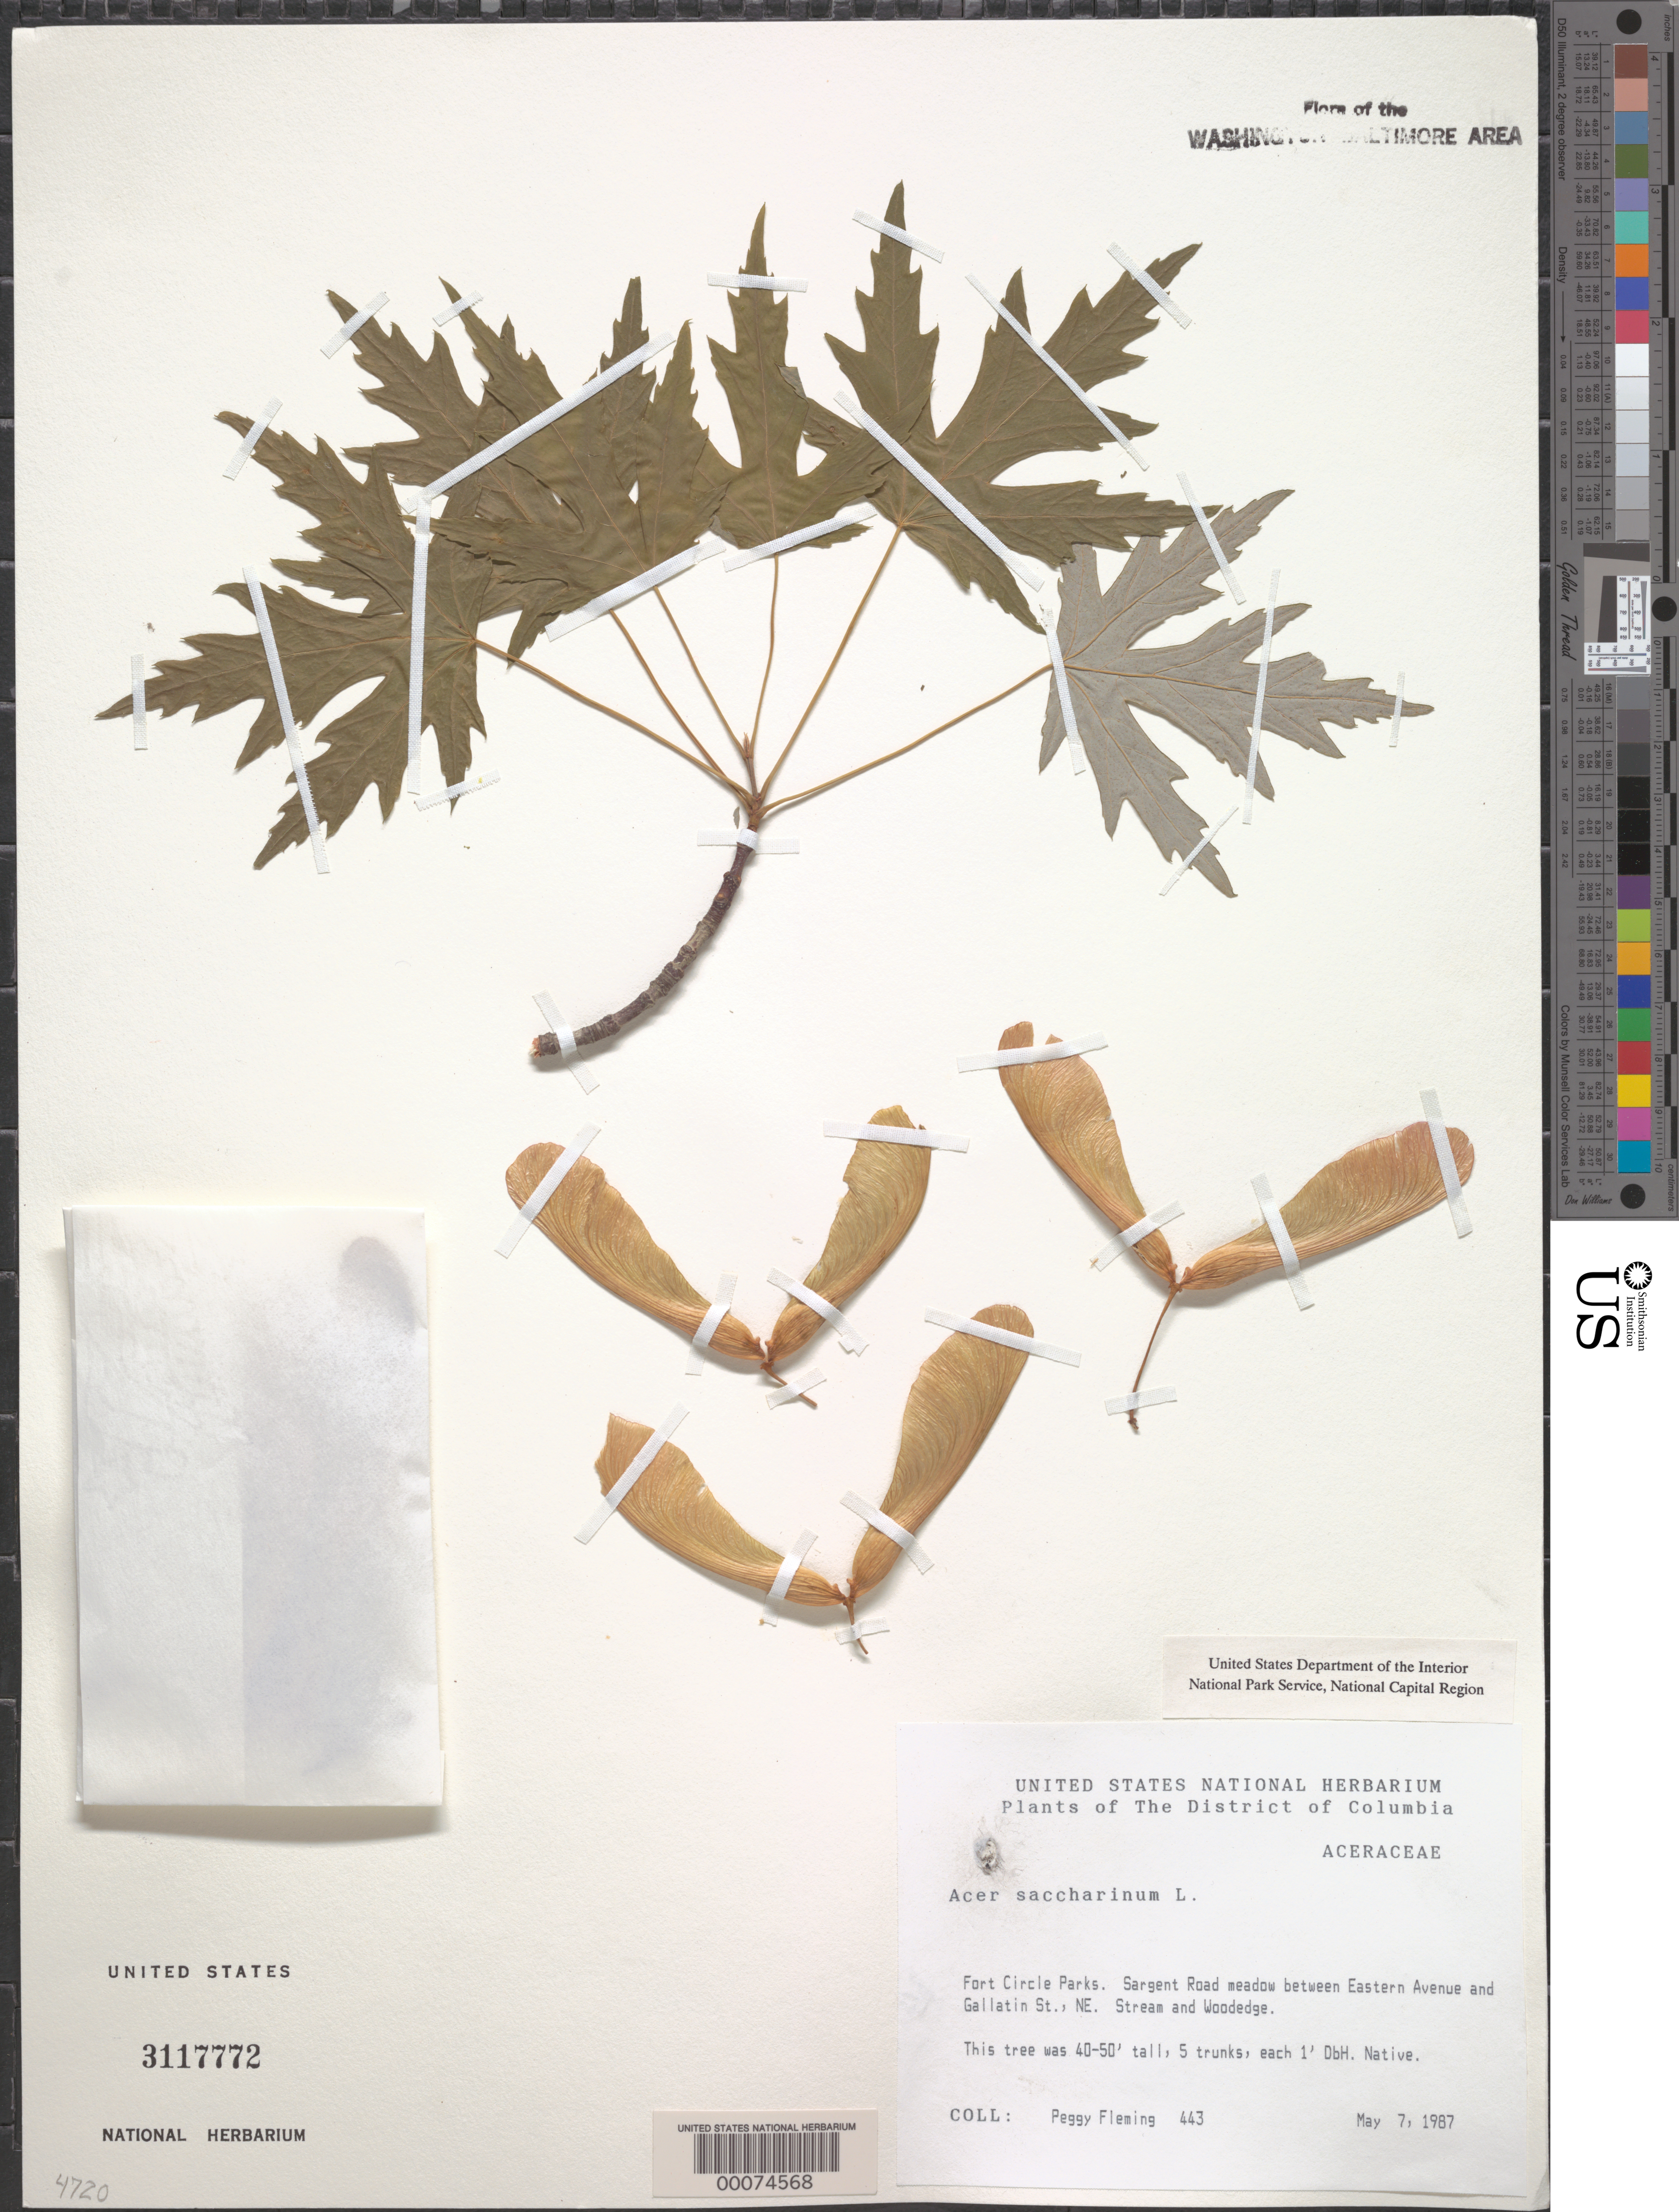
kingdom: Plantae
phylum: Tracheophyta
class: Magnoliopsida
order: Sapindales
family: Sapindaceae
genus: Acer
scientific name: Acer saccharinum subsp. floridanum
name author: (Chapm.) Wesm.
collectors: P. Fleming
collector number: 443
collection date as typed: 07 May 1987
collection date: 1987-05-07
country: United States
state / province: District of Columbia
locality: Fort Circle Parks, Sargent Road meadow between Eastern Avenue and Gallatin St., NE. Fort Circle Parks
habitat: Stream and woodedge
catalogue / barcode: US 3117772